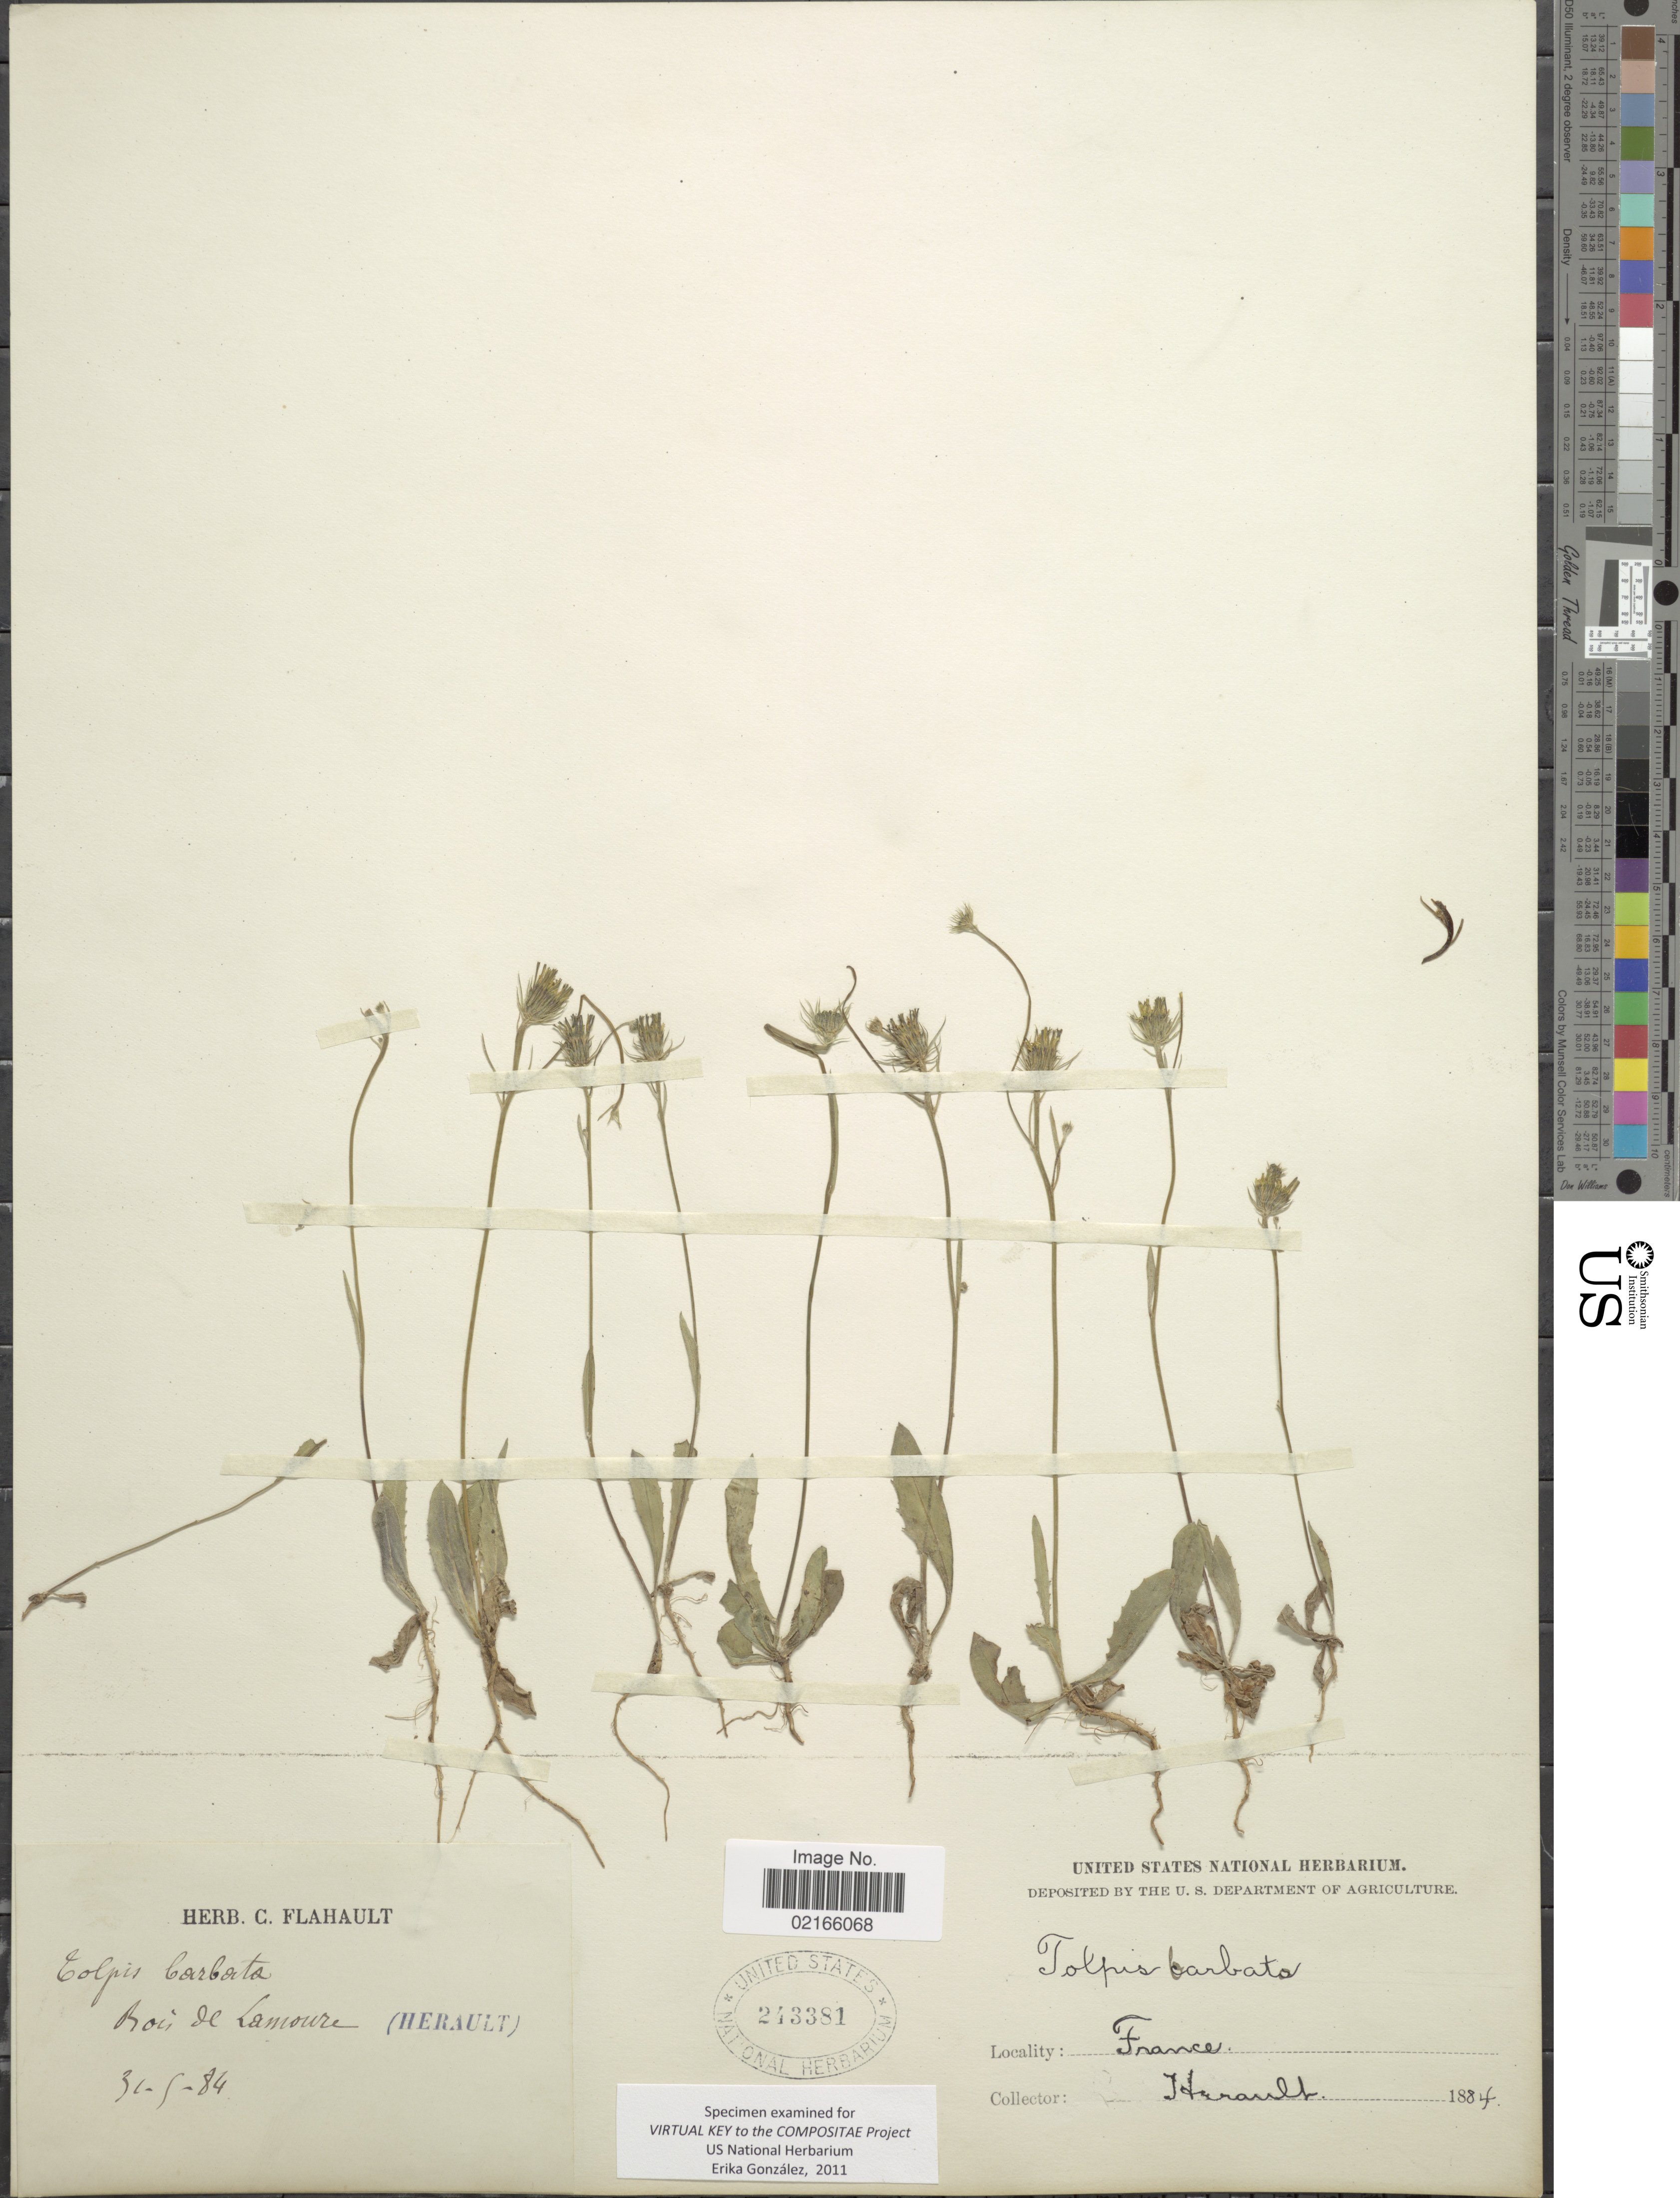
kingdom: Plantae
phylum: Tracheophyta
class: Magnoliopsida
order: Asterales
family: Asteraceae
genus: Tolpis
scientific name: Tolpis barbata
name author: (L.) Gaertn.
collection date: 1884-08-31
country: France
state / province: Occitanie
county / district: Hérault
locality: Bois de Lamoure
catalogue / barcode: US 243381